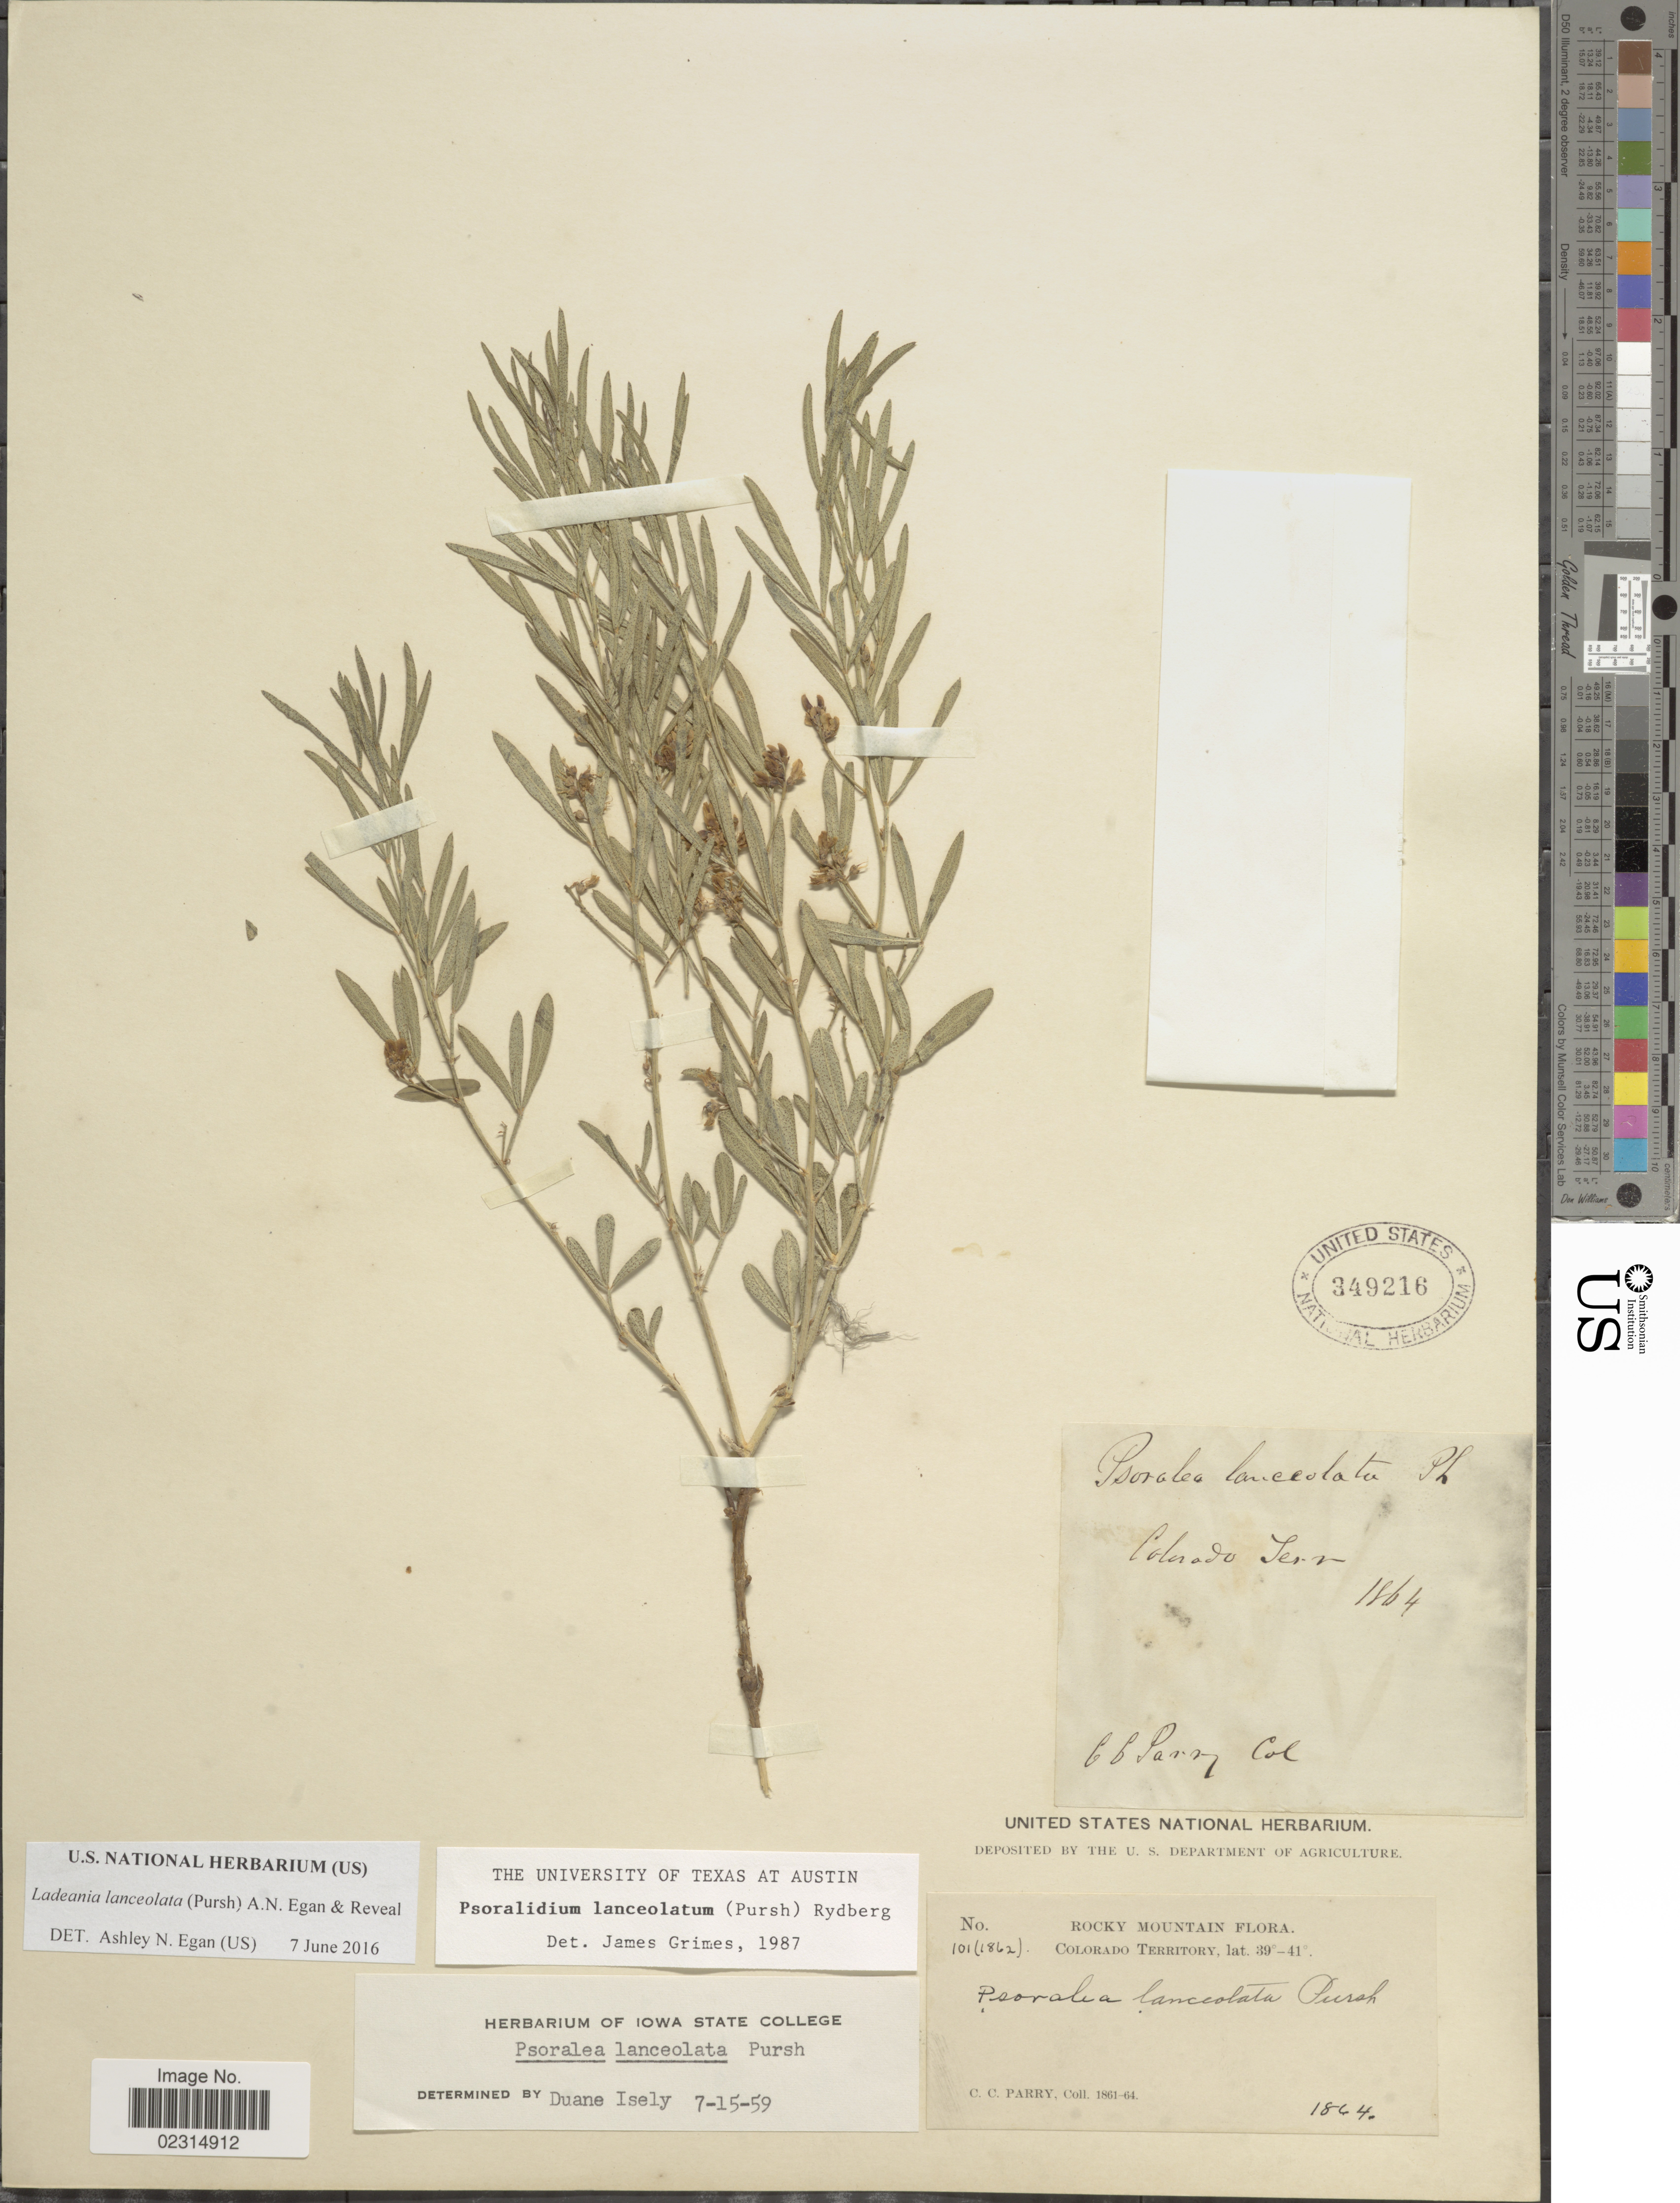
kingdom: Plantae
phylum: Tracheophyta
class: Magnoliopsida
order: Fabales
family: Fabaceae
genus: Ladeania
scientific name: Ladeania lanceolata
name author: (Pursh) A.N. Egan & Reveal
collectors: C. C. Parry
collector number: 101(1862)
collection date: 1864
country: United States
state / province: Colorado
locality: Rocky Mountain, Collorado Territory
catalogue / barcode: US 349216